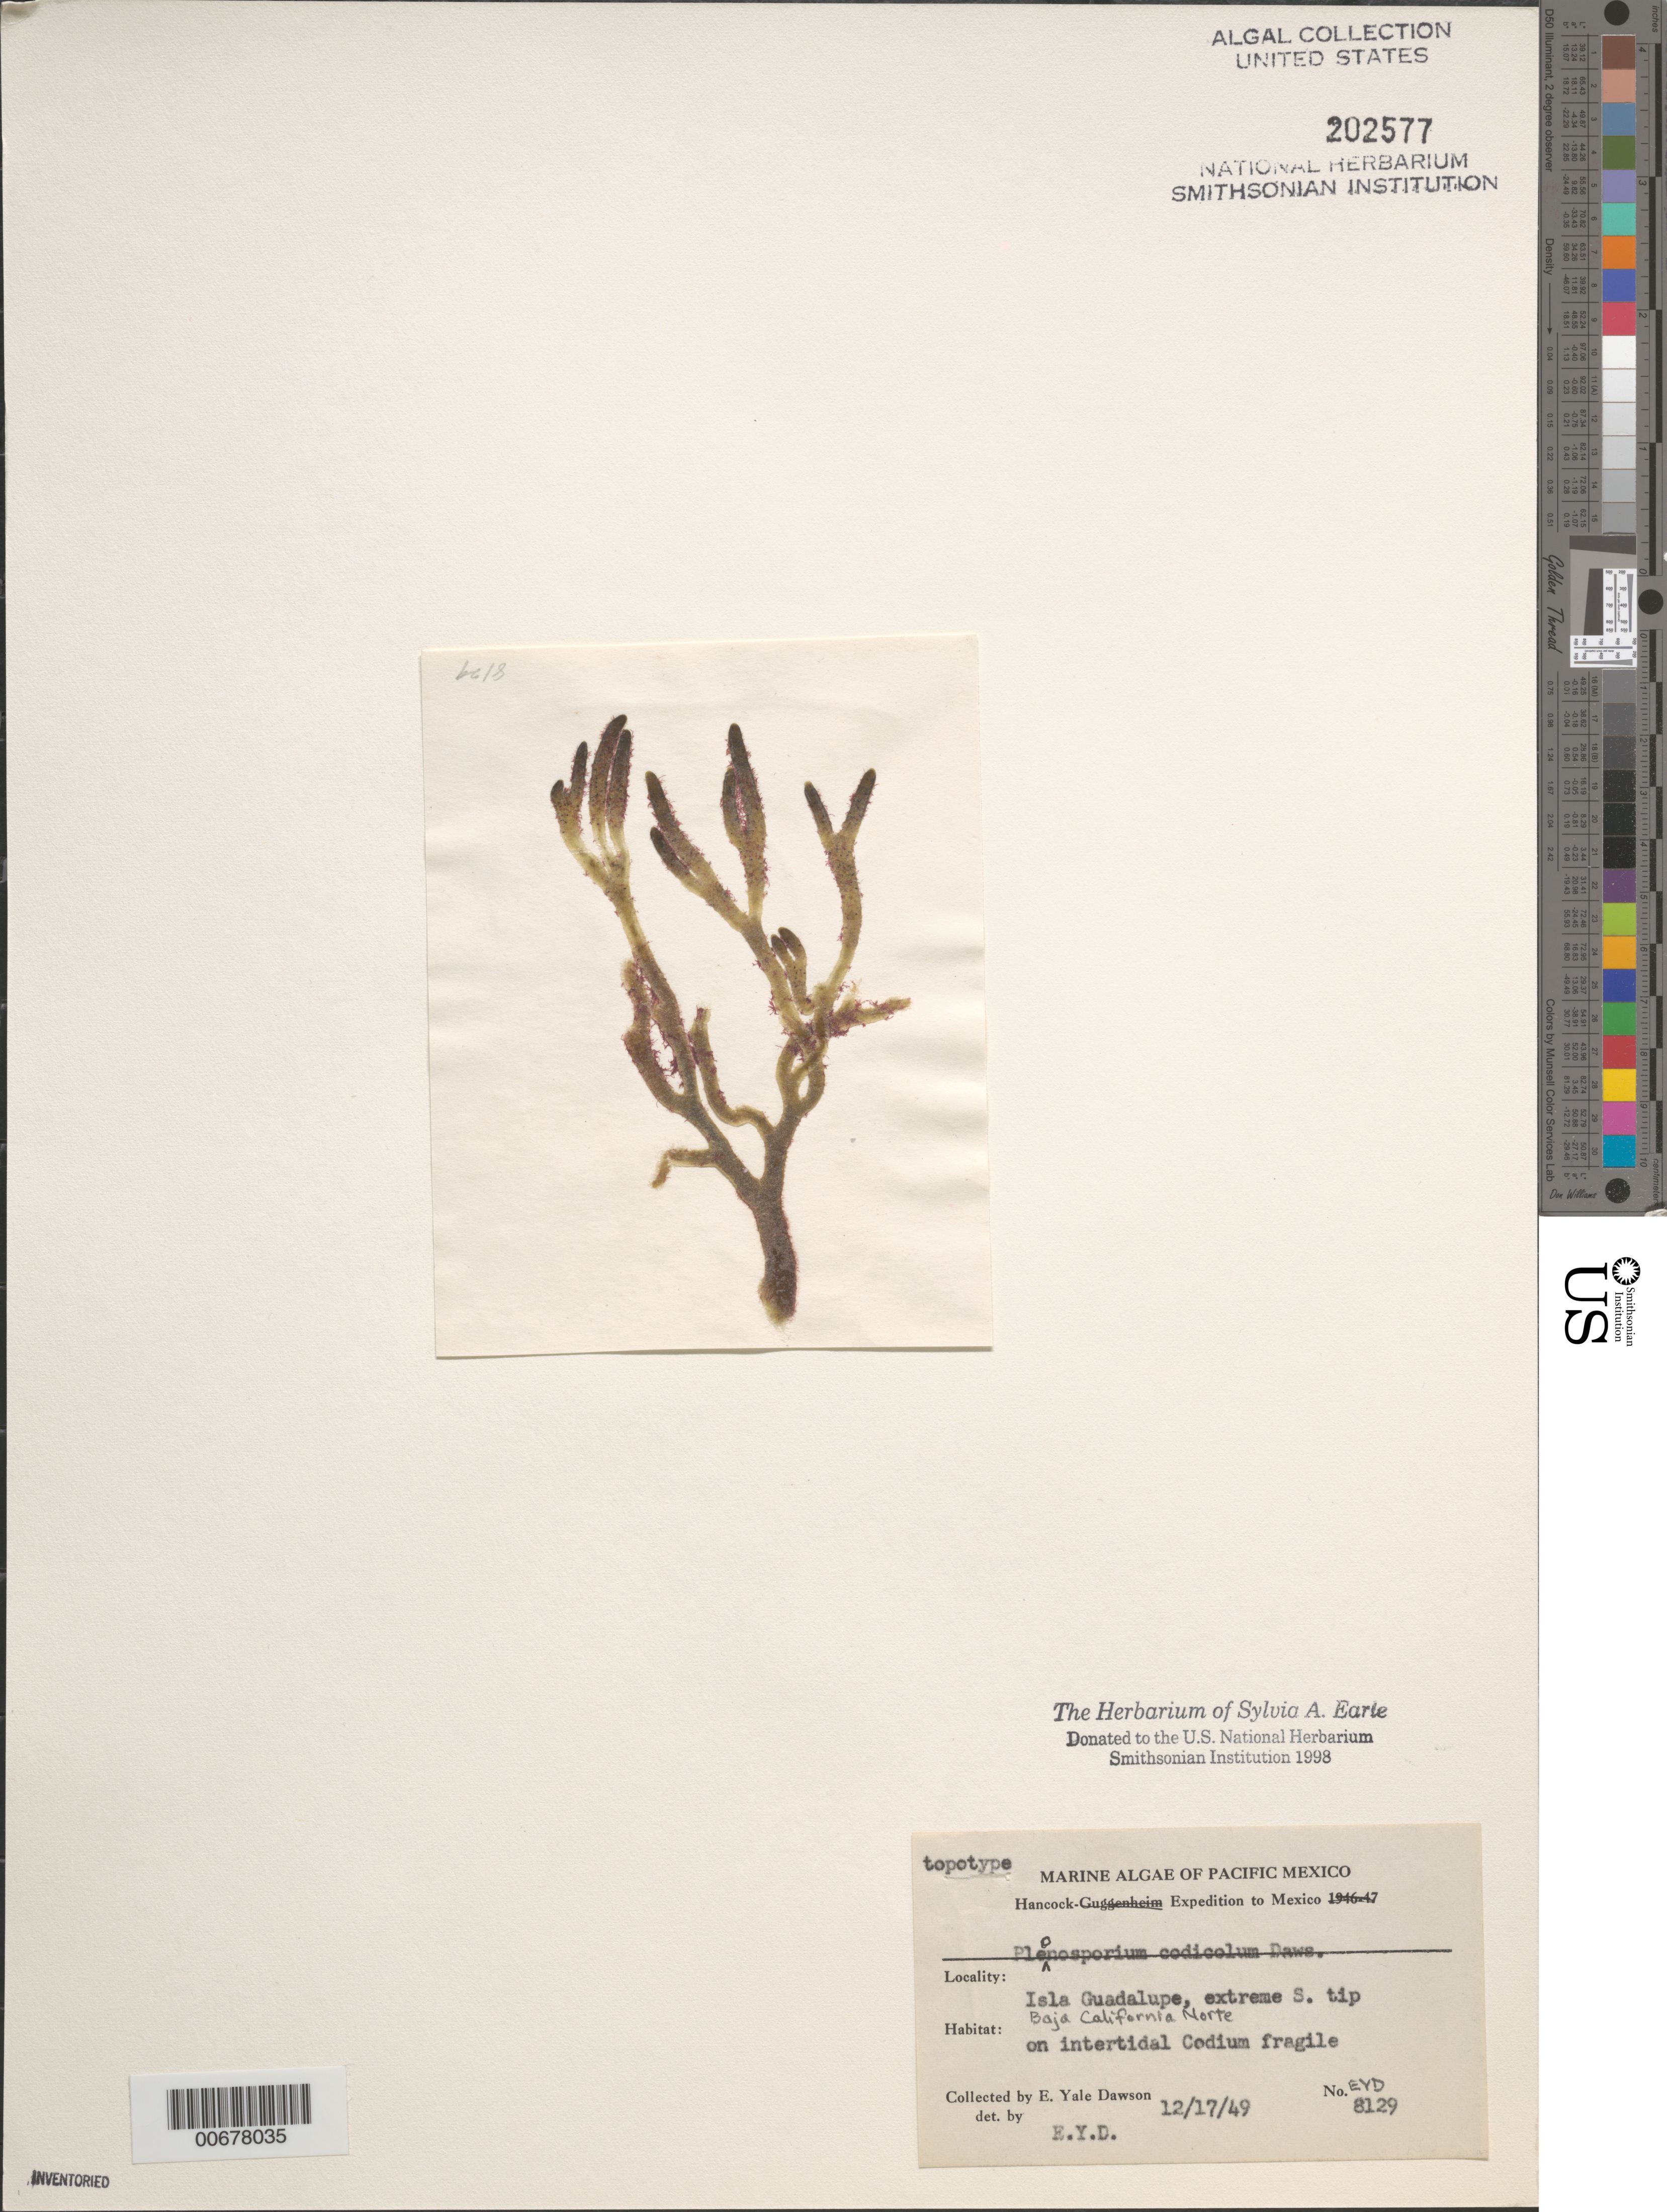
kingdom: Plantae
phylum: Rhodophyta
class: Florideophyceae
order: Ceramiales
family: Wrangeliaceae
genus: Ptilothamnion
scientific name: Ptilothamnion codicola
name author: (E.Y. Dawson) I.A. Abbott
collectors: E. Y. Dawson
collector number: EYD 8129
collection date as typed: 17 December 1949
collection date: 1949-12-17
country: Mexico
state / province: Baja California Norte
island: Isla Guadalupe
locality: southern tip, Guadalupe island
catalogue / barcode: US 202577